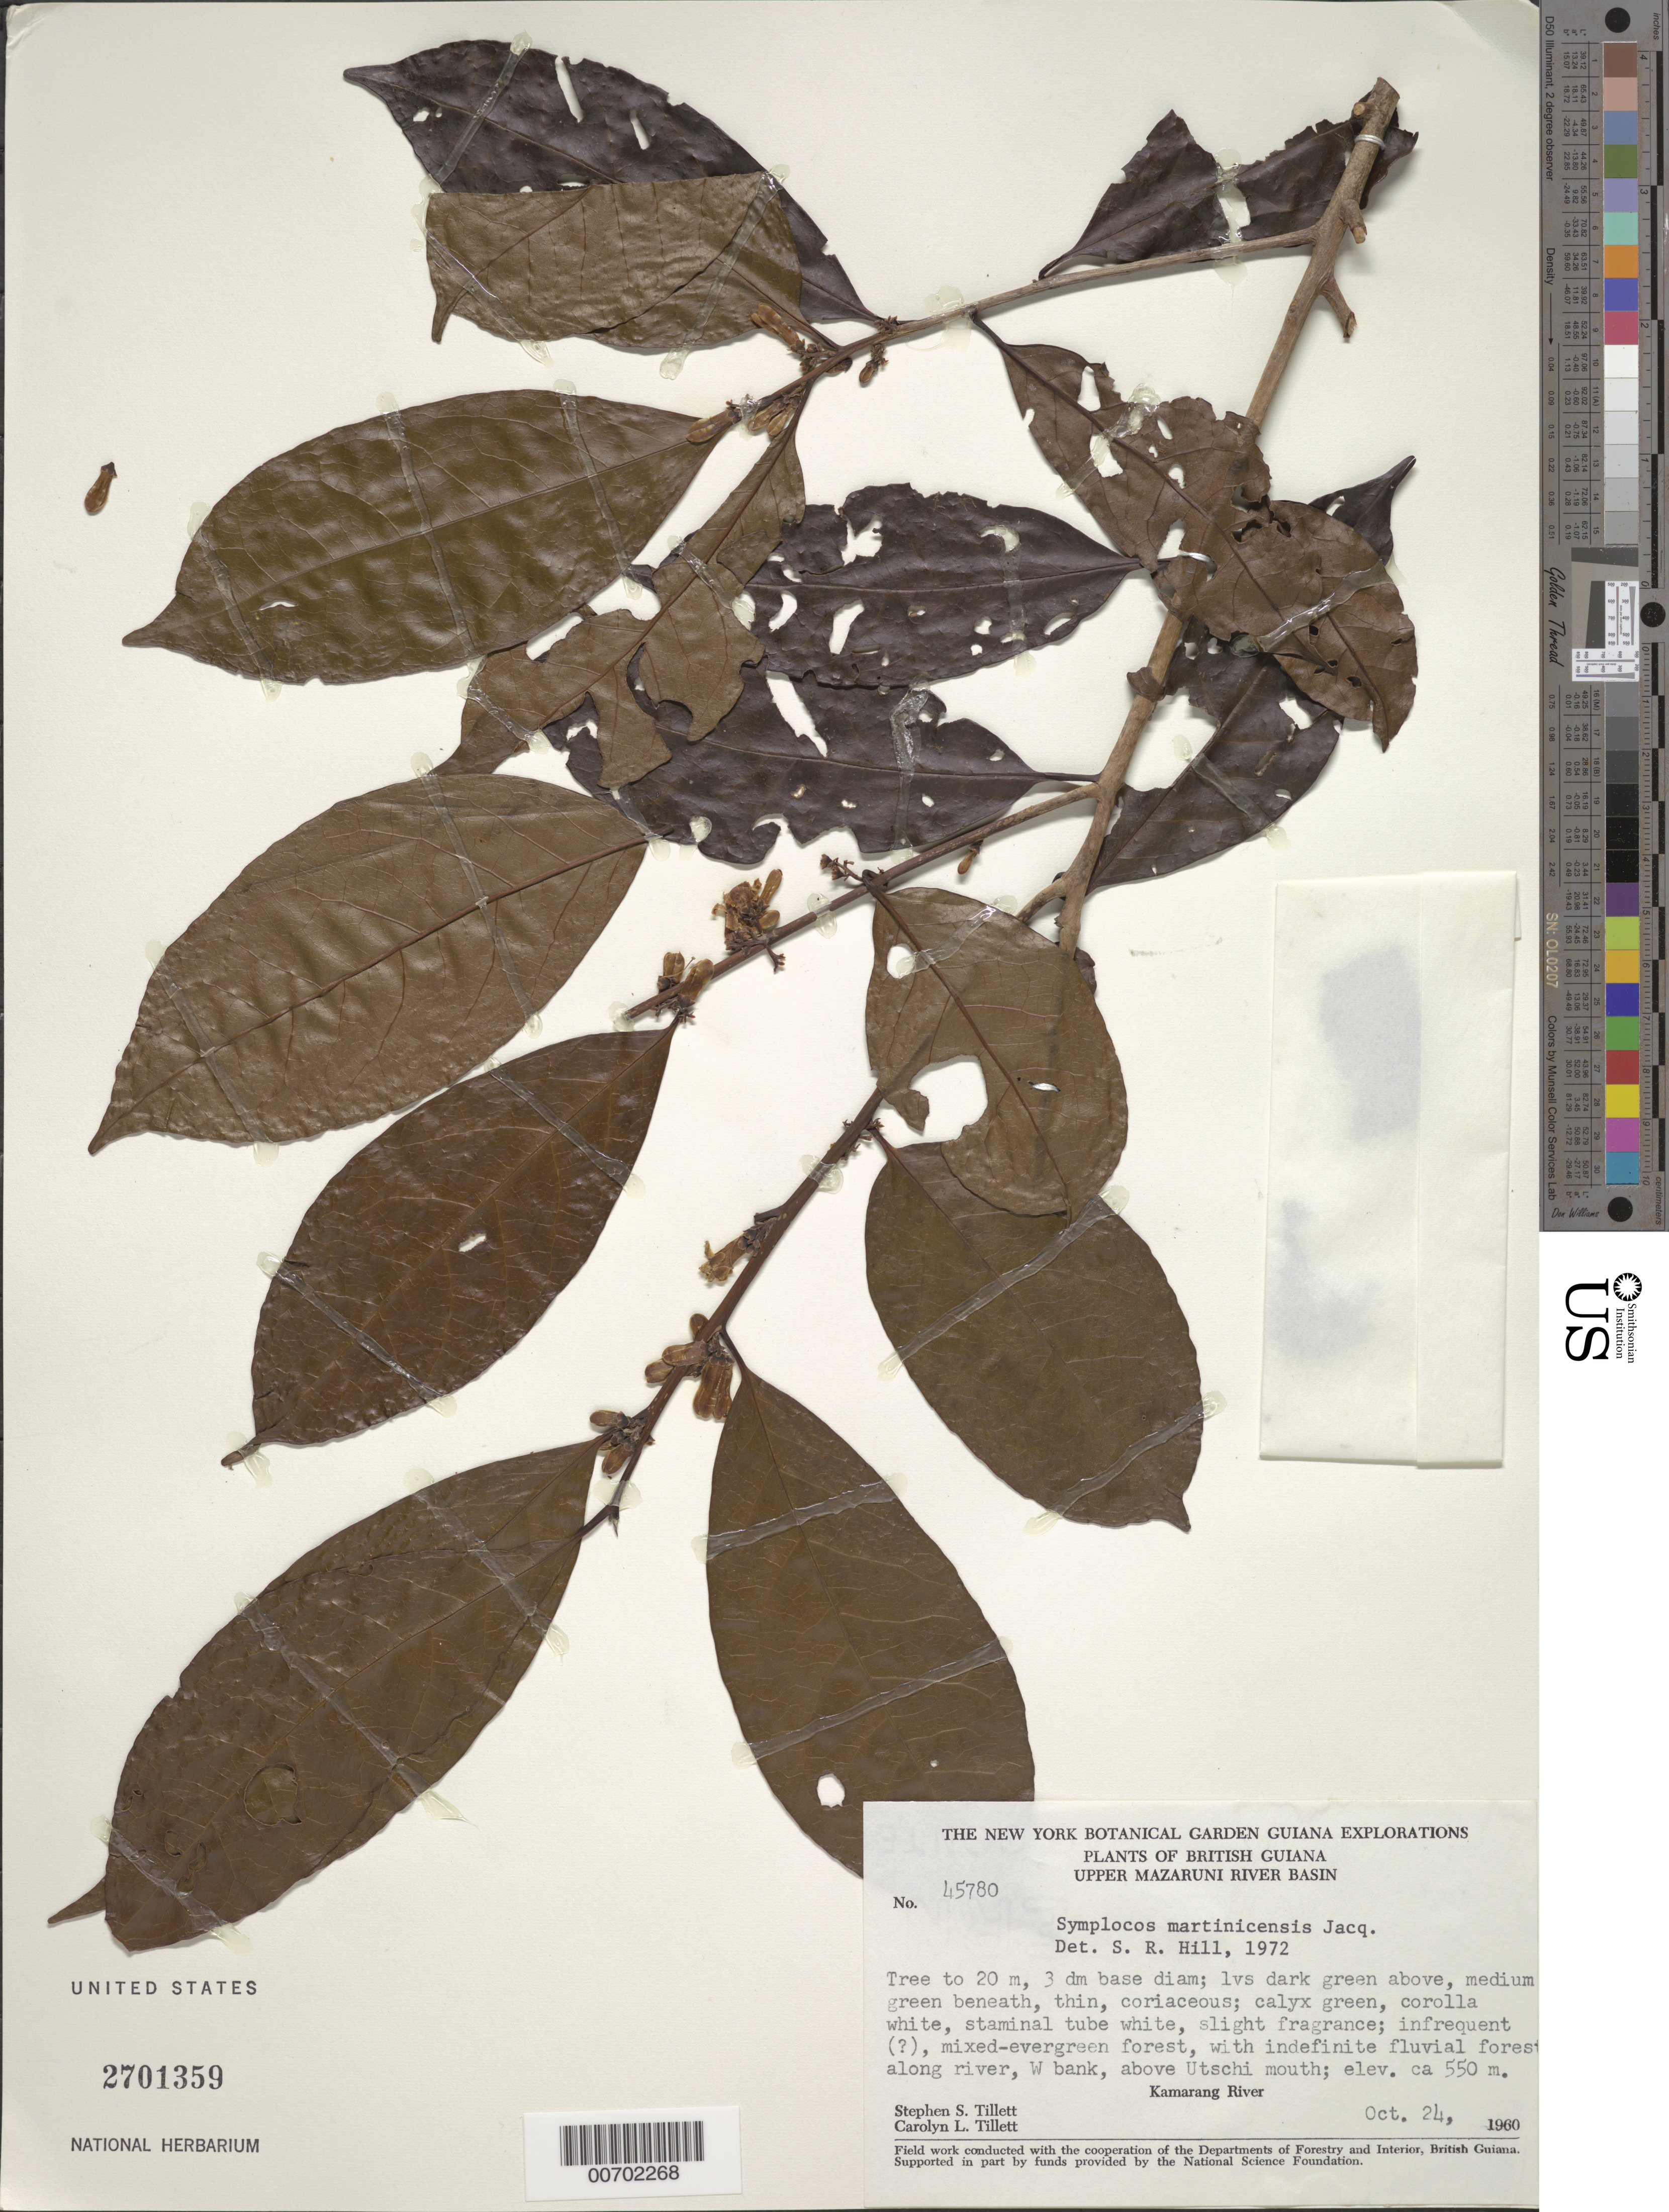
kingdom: Plantae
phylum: Tracheophyta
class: Magnoliopsida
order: Ericales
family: Symplocaceae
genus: Symplocos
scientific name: Symplocos martinicensis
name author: Jacq.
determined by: Hill, Steven R.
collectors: S. S. Tillett, C. L. Tillett & R. Boyan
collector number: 45780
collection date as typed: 24-Oct-60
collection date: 1960-10-24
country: Guyana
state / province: Cuyuni-Mazaruni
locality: Upper Mazaruni River Basin, mouth of Utschi River, Kamarang River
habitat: Mixed evergreen forest, with indefinite fluvial forest along river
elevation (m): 550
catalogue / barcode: US 2701359